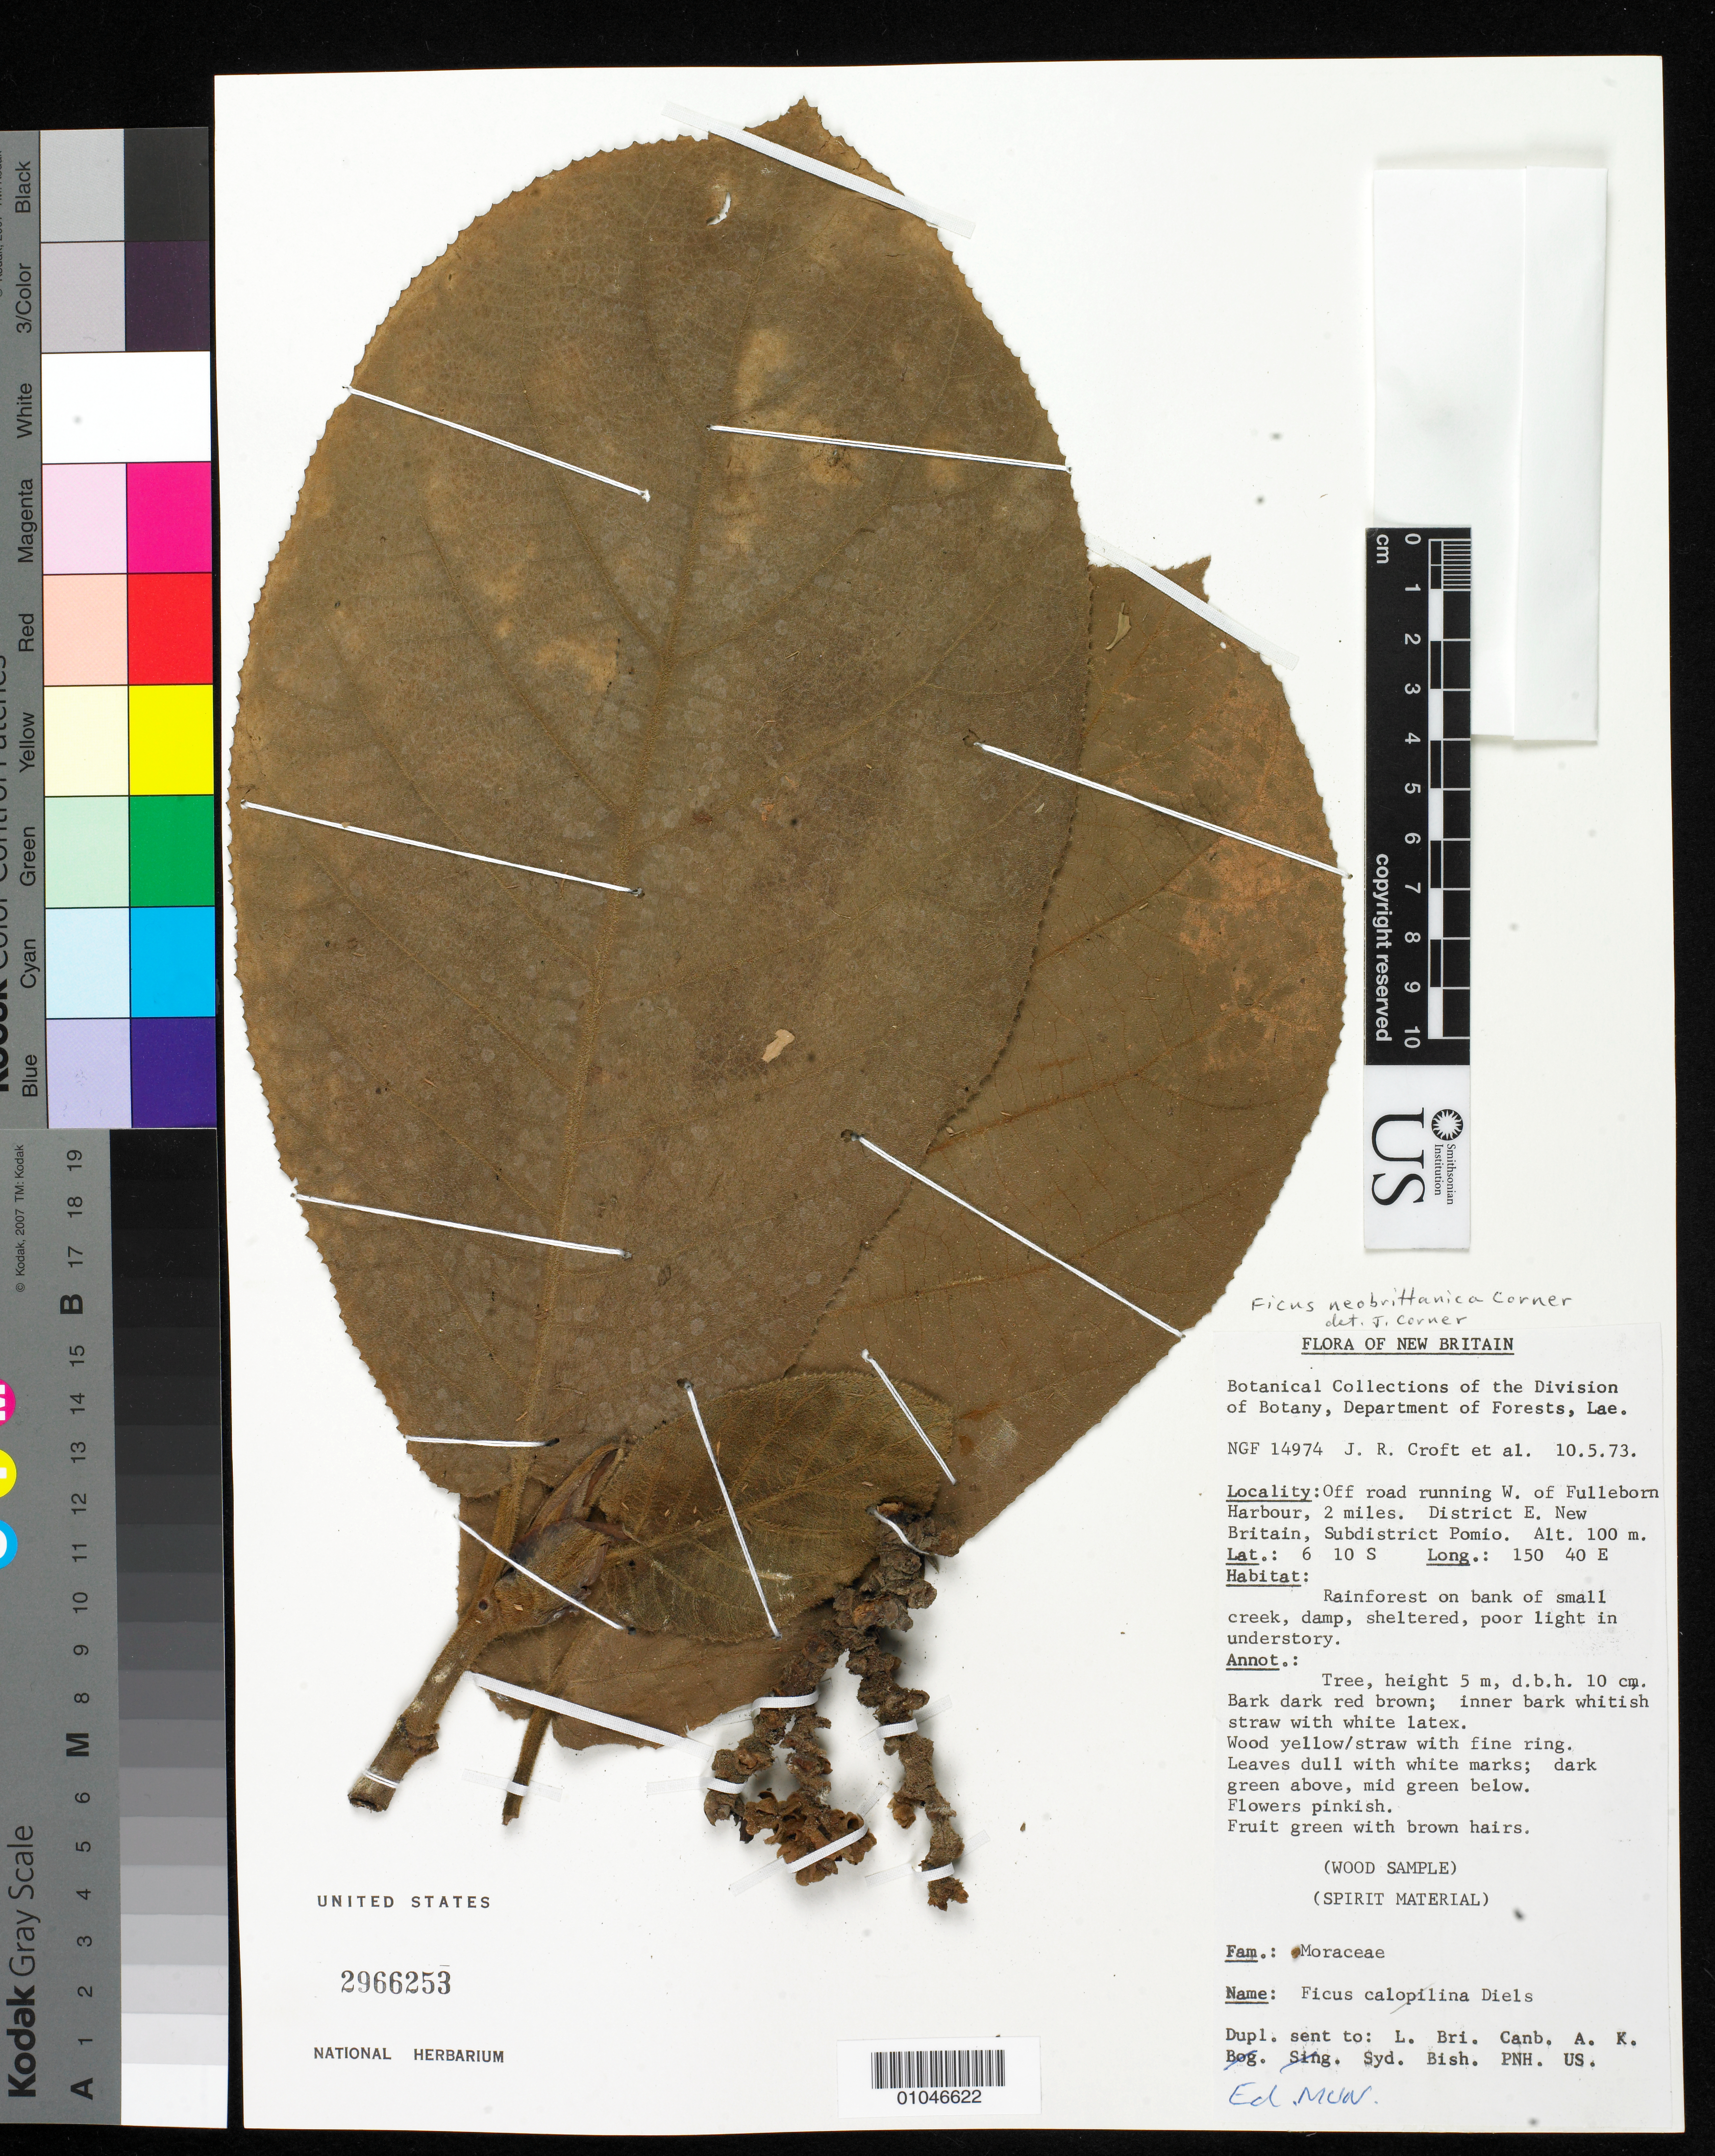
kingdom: Plantae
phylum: Tracheophyta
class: Magnoliopsida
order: Rosales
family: Moraceae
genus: Ficus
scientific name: Ficus neobritannica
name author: Corner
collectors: J. R. Croft et al.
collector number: NGF 14974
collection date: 1973-05-10 or 1973-10-05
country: Papua New Guinea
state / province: East New Britain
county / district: Pomio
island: New Britain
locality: Off road running W of Fulleborn Harbour, 2 miles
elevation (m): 100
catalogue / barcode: US 2966253